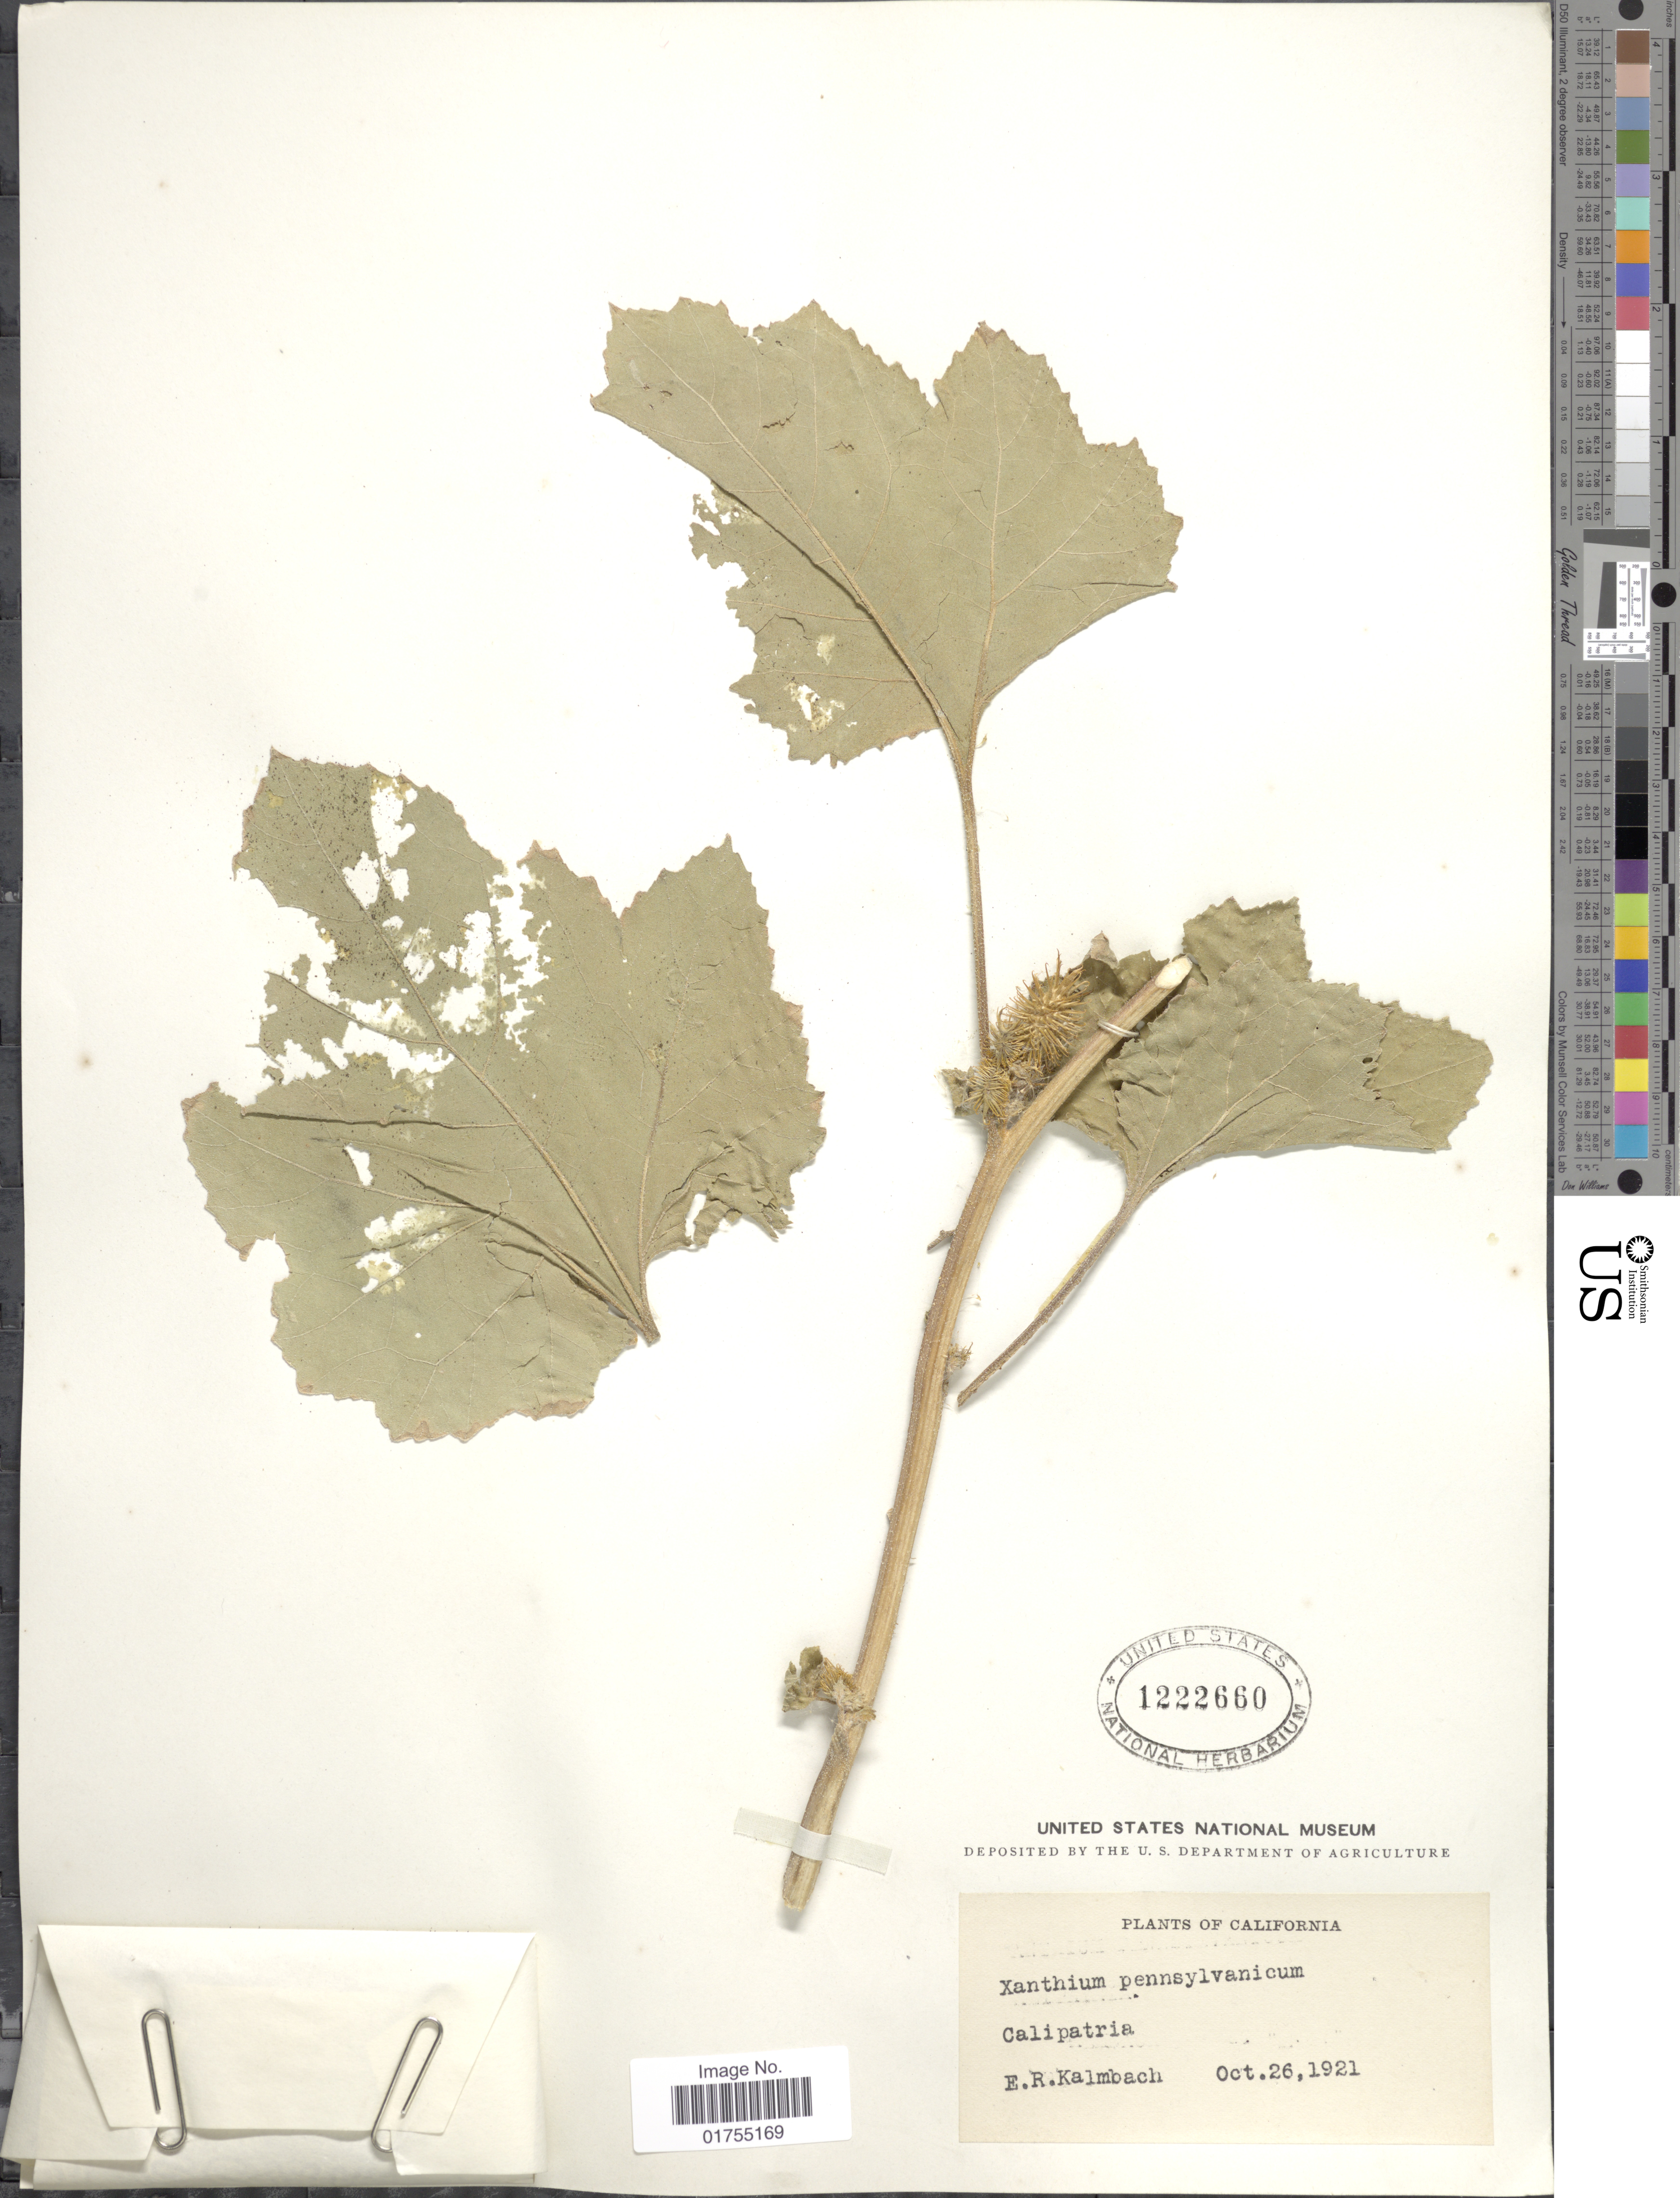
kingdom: Plantae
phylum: Tracheophyta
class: Magnoliopsida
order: Asterales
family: Asteraceae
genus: Xanthium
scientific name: Xanthium strumarium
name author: L.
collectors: E. Kalmbach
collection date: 1921-10-26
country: United States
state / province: California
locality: Calipatria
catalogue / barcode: US 1222660